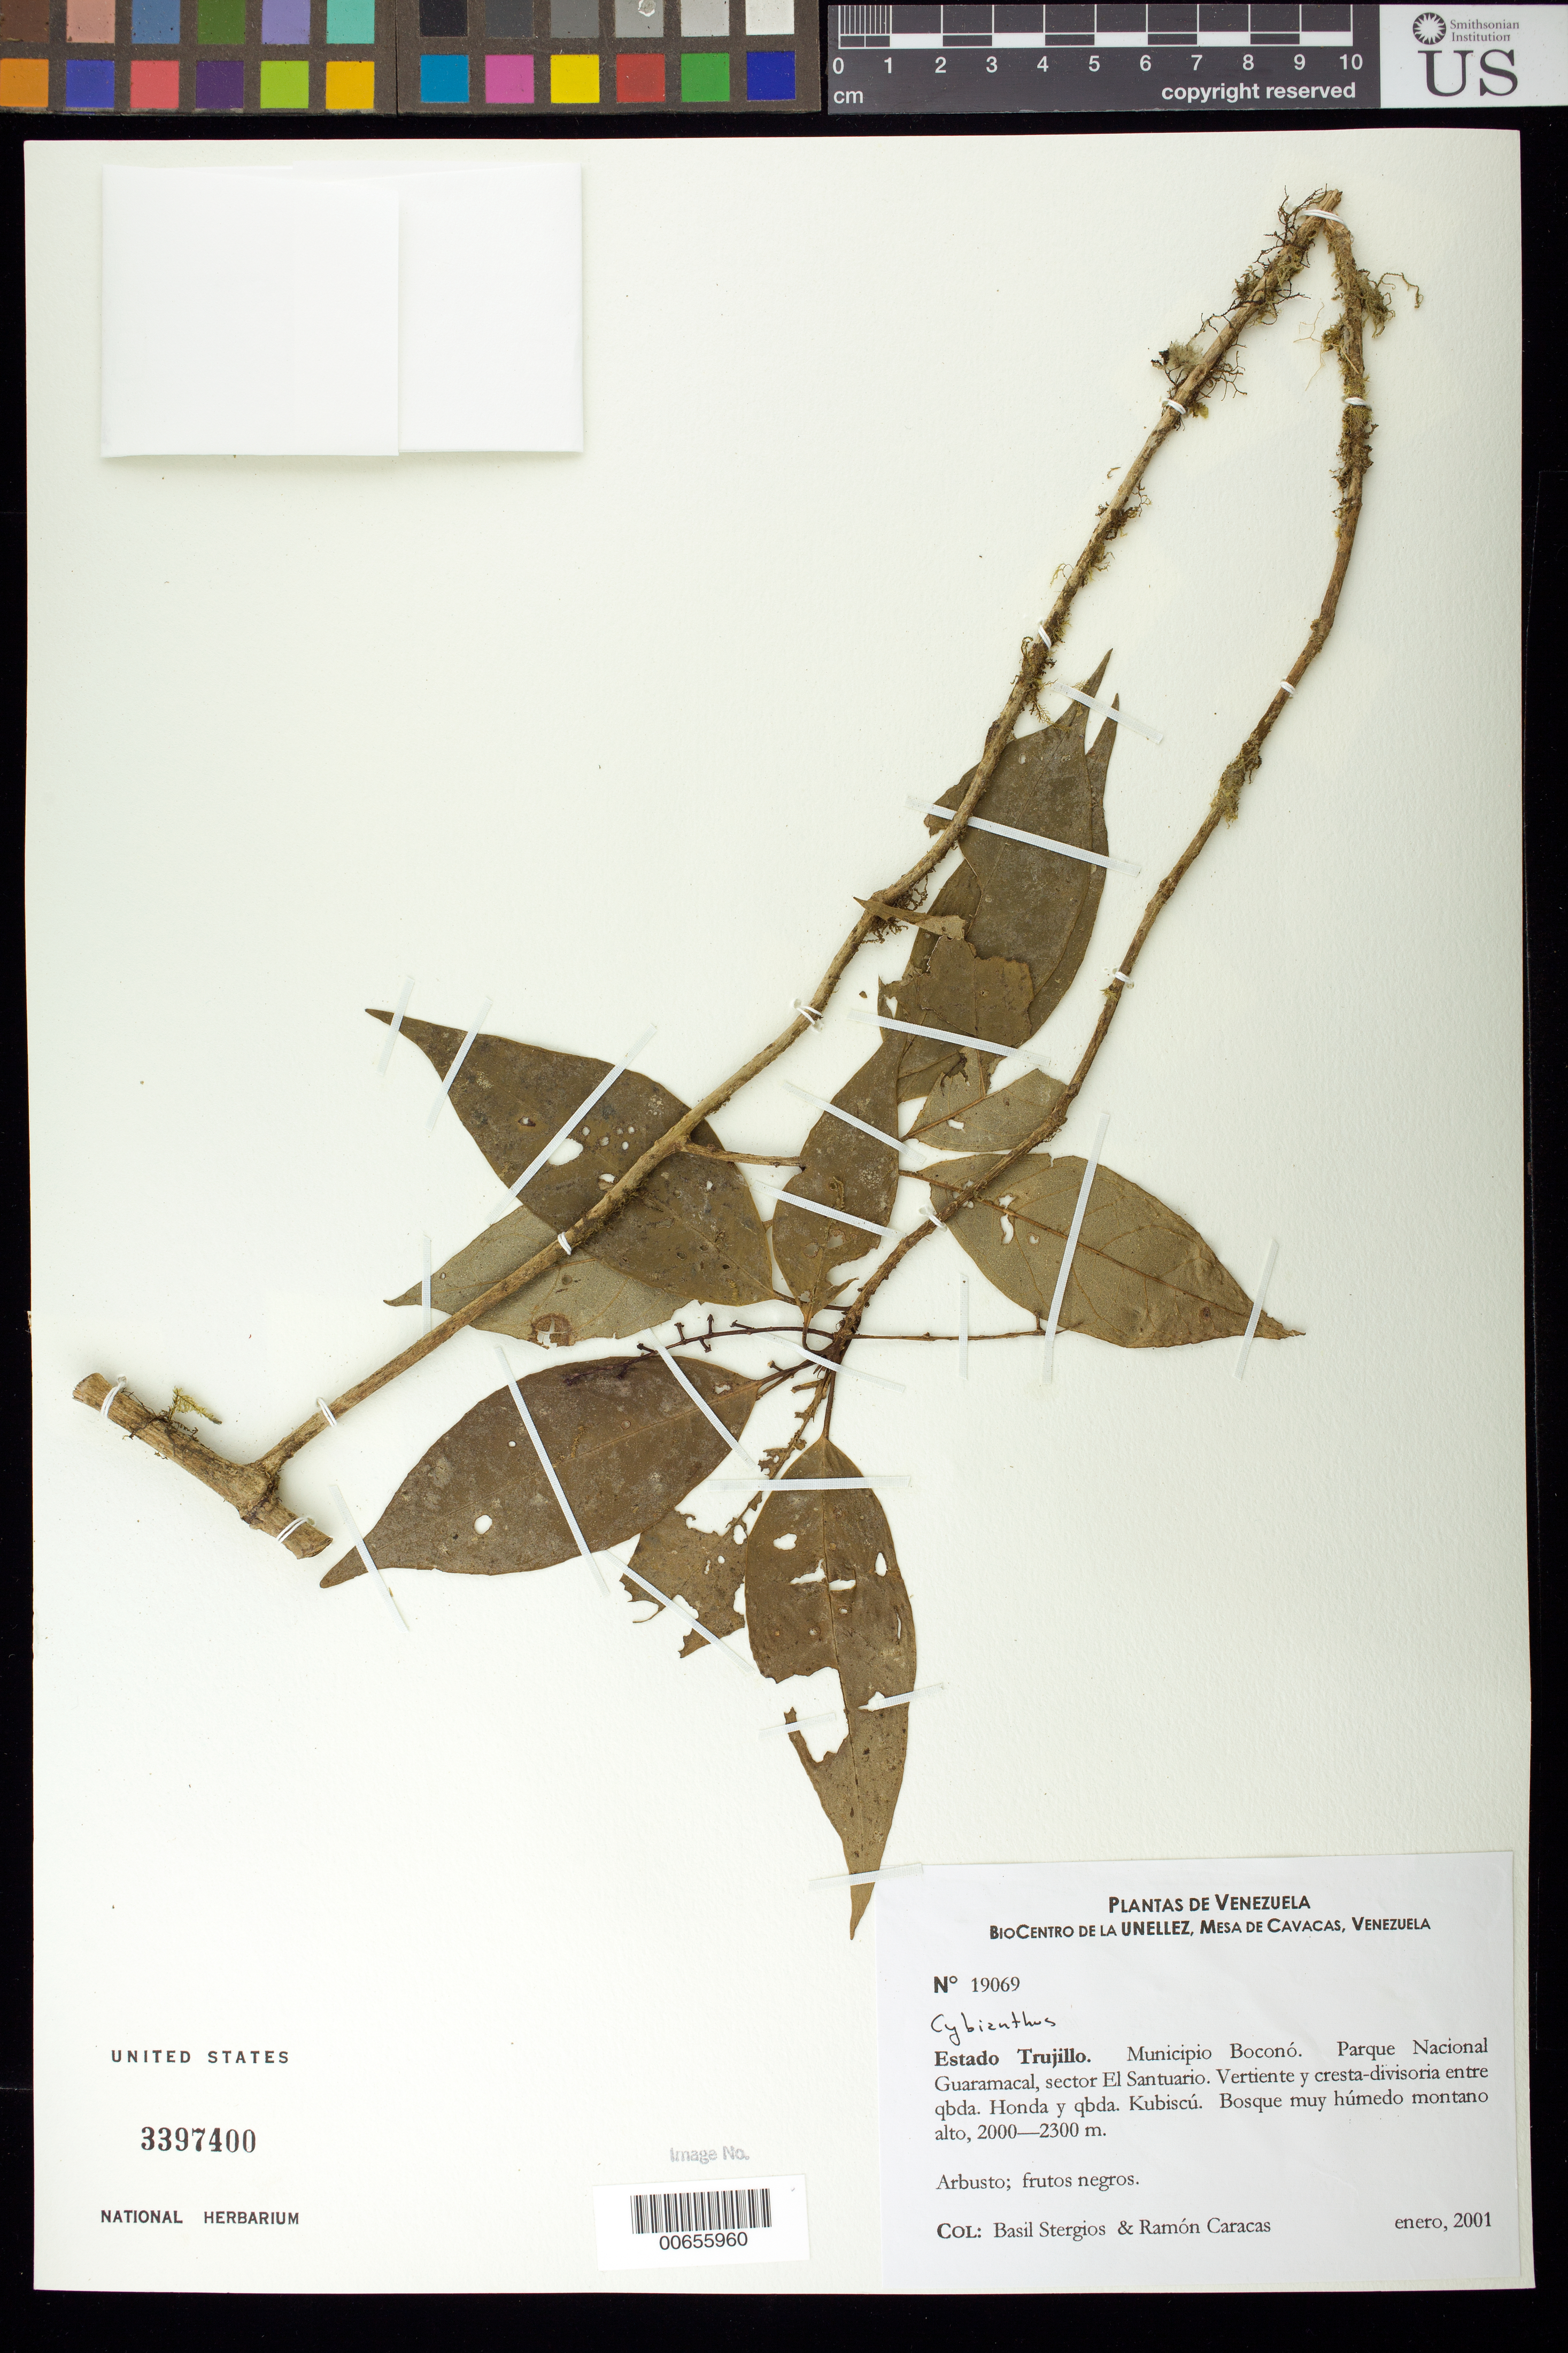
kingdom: Plantae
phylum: Tracheophyta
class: Magnoliopsida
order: Ericales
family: Primulaceae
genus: Cybianthus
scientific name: Cybianthus sp.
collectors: B. G. Stergios & R. Caracas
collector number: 19069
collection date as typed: Jan 2001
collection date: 2001-01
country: Venezuela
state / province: Trujillo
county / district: Boconó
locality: Parque Nacional Guaramacal, sector El Santuario, vertiente y cresta-divisoria entre Quebrada Honda y Quebrada Kubiscú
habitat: Bosque muy húmedo montano alto.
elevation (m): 2000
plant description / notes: PORT, US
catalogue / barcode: US 3397400